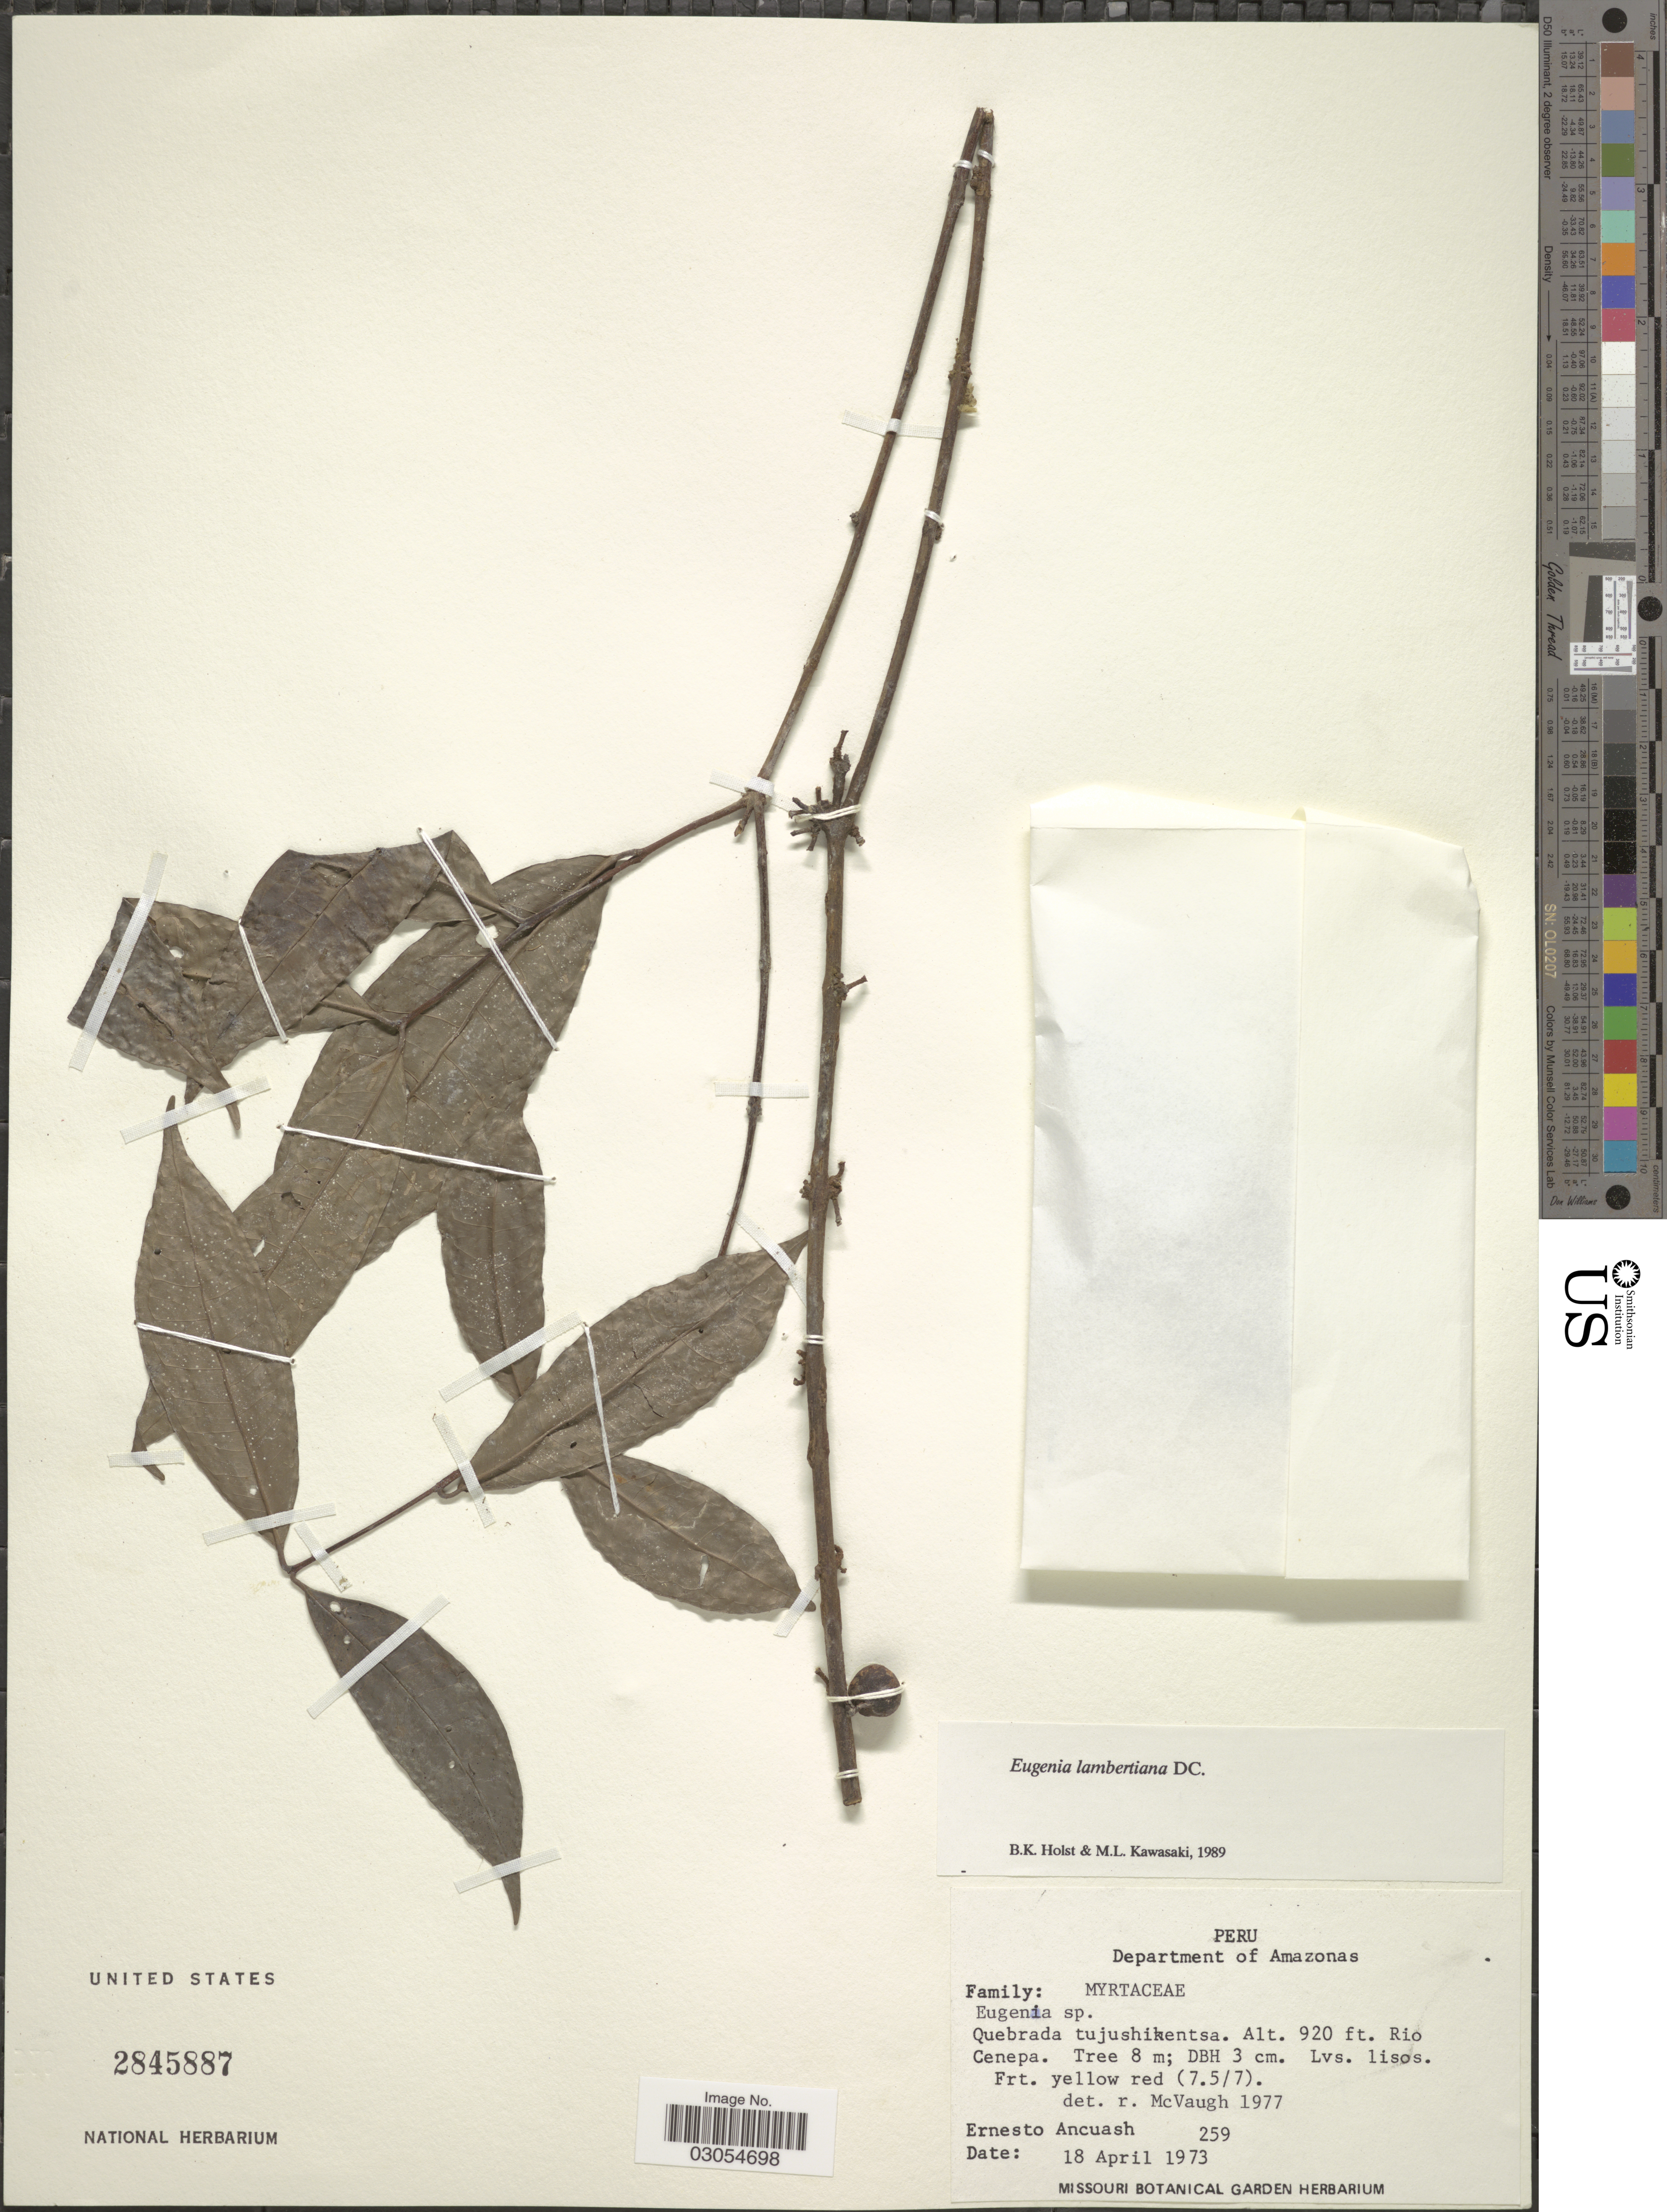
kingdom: Plantae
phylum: Tracheophyta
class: Magnoliopsida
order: Myrtales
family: Myrtaceae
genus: Eugenia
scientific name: Eugenia lambertiana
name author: DC.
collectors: E. Ancuash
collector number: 259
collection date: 1973-04-18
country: Peru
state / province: Amazonas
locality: Department of Amazonas. Quebrada tujushikentsa. Rio Cenepa.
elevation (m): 280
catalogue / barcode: US 2845887